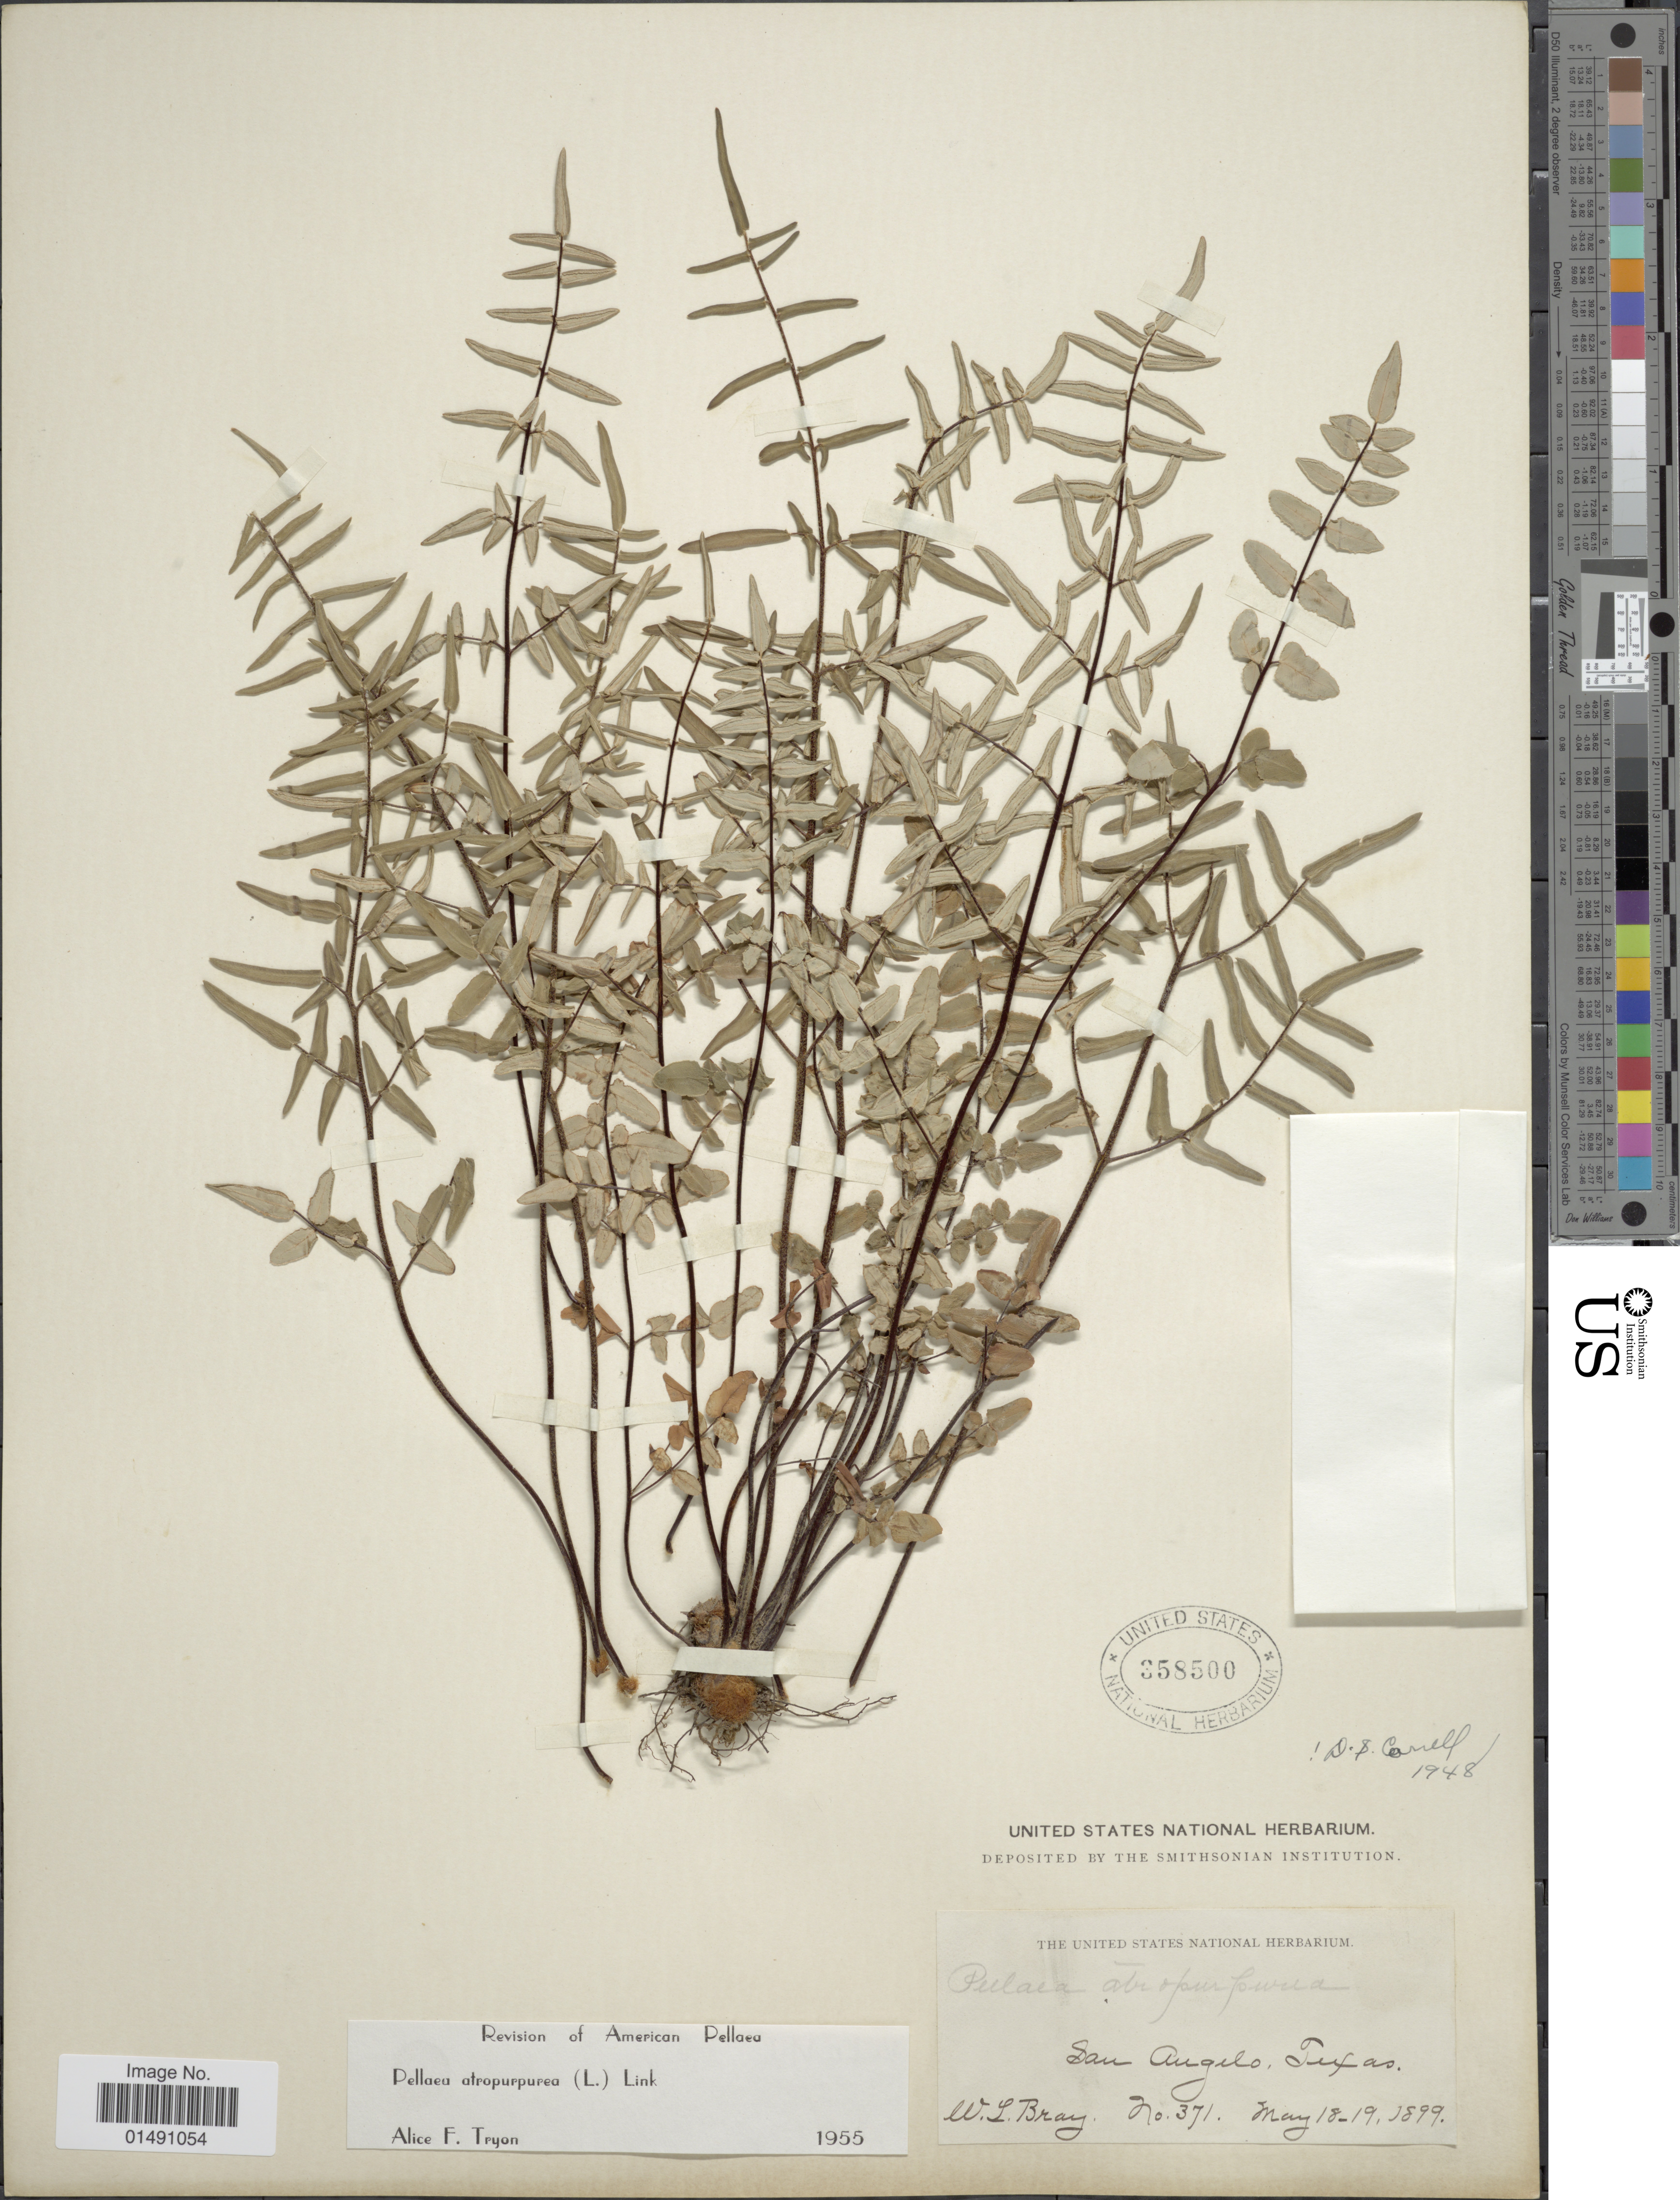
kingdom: Plantae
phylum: Tracheophyta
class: Polypodiopsida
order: Polypodiales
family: Pteridaceae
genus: Pellaea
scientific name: Pellaea atropurpurea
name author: (L.) Link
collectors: W. L. Bray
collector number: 371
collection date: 1899-05-18/1899-05-19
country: United States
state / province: Texas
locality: San Angelo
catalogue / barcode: US 358500